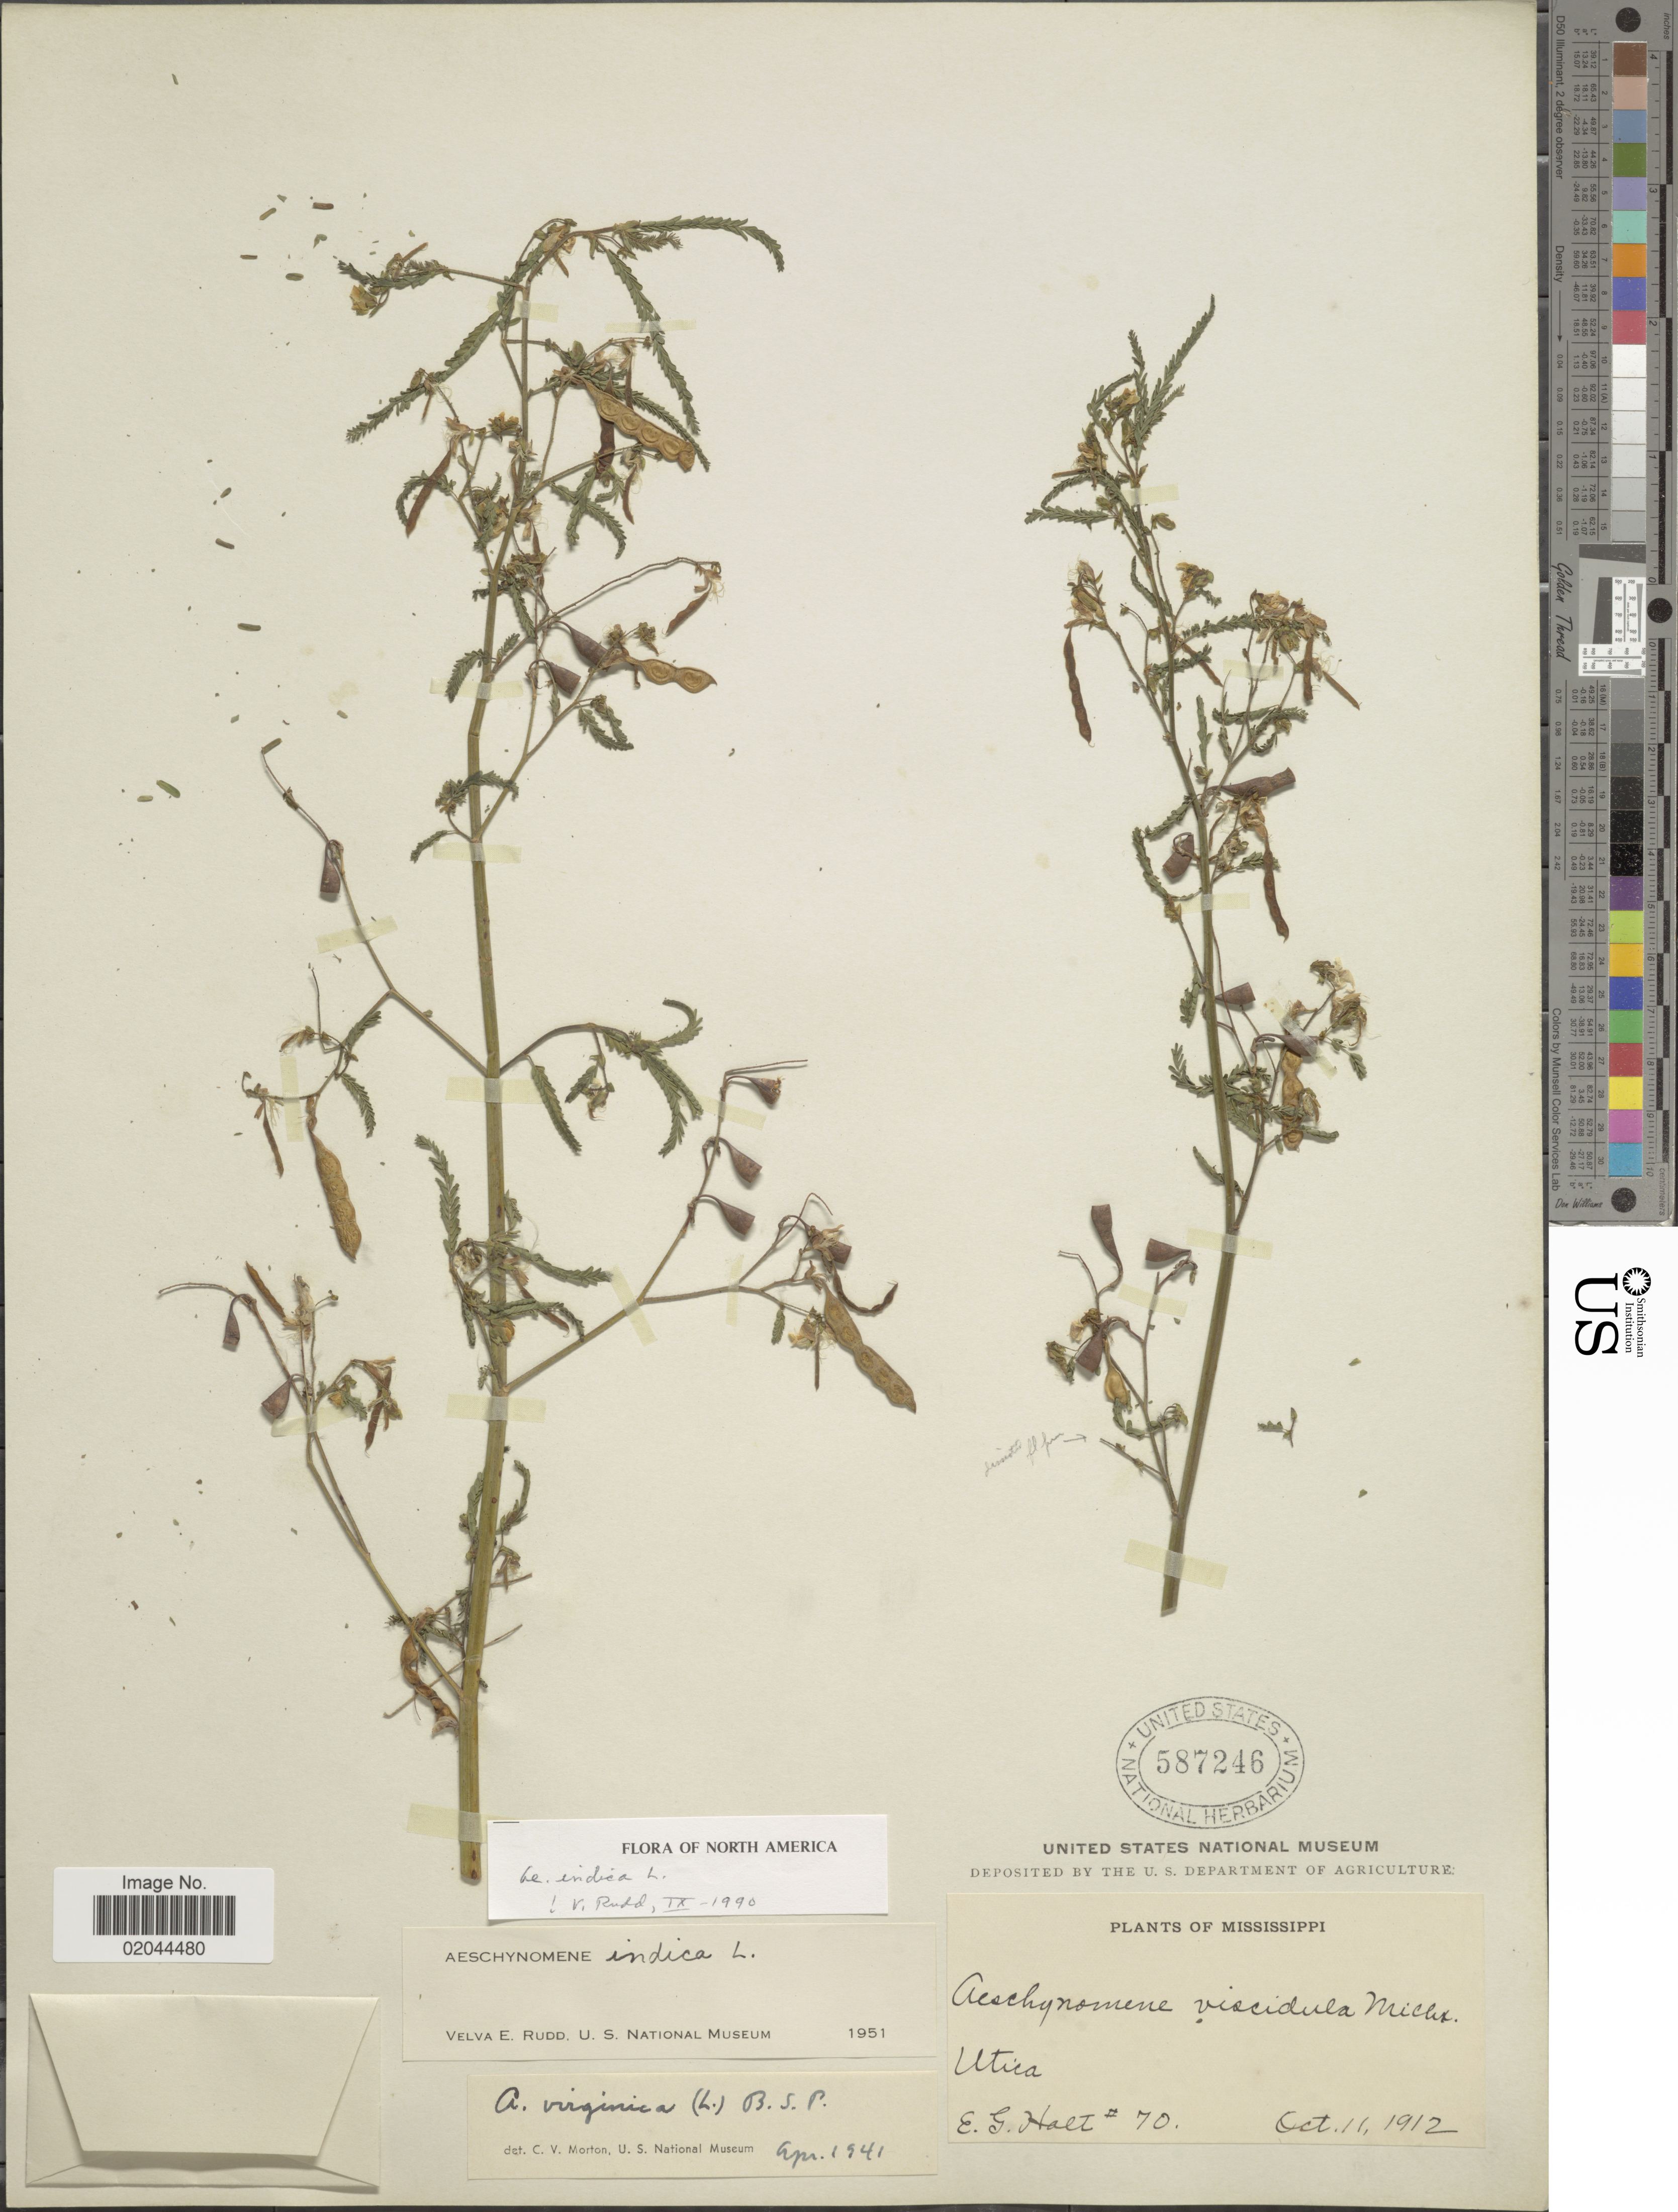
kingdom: Plantae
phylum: Tracheophyta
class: Magnoliopsida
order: Fabales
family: Fabaceae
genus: Aeschynomene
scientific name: Aeschynomene indica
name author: L.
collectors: E. G. Holt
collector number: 70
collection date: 1912-10-11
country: United States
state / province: Mississippi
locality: Utica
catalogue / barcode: US 587246